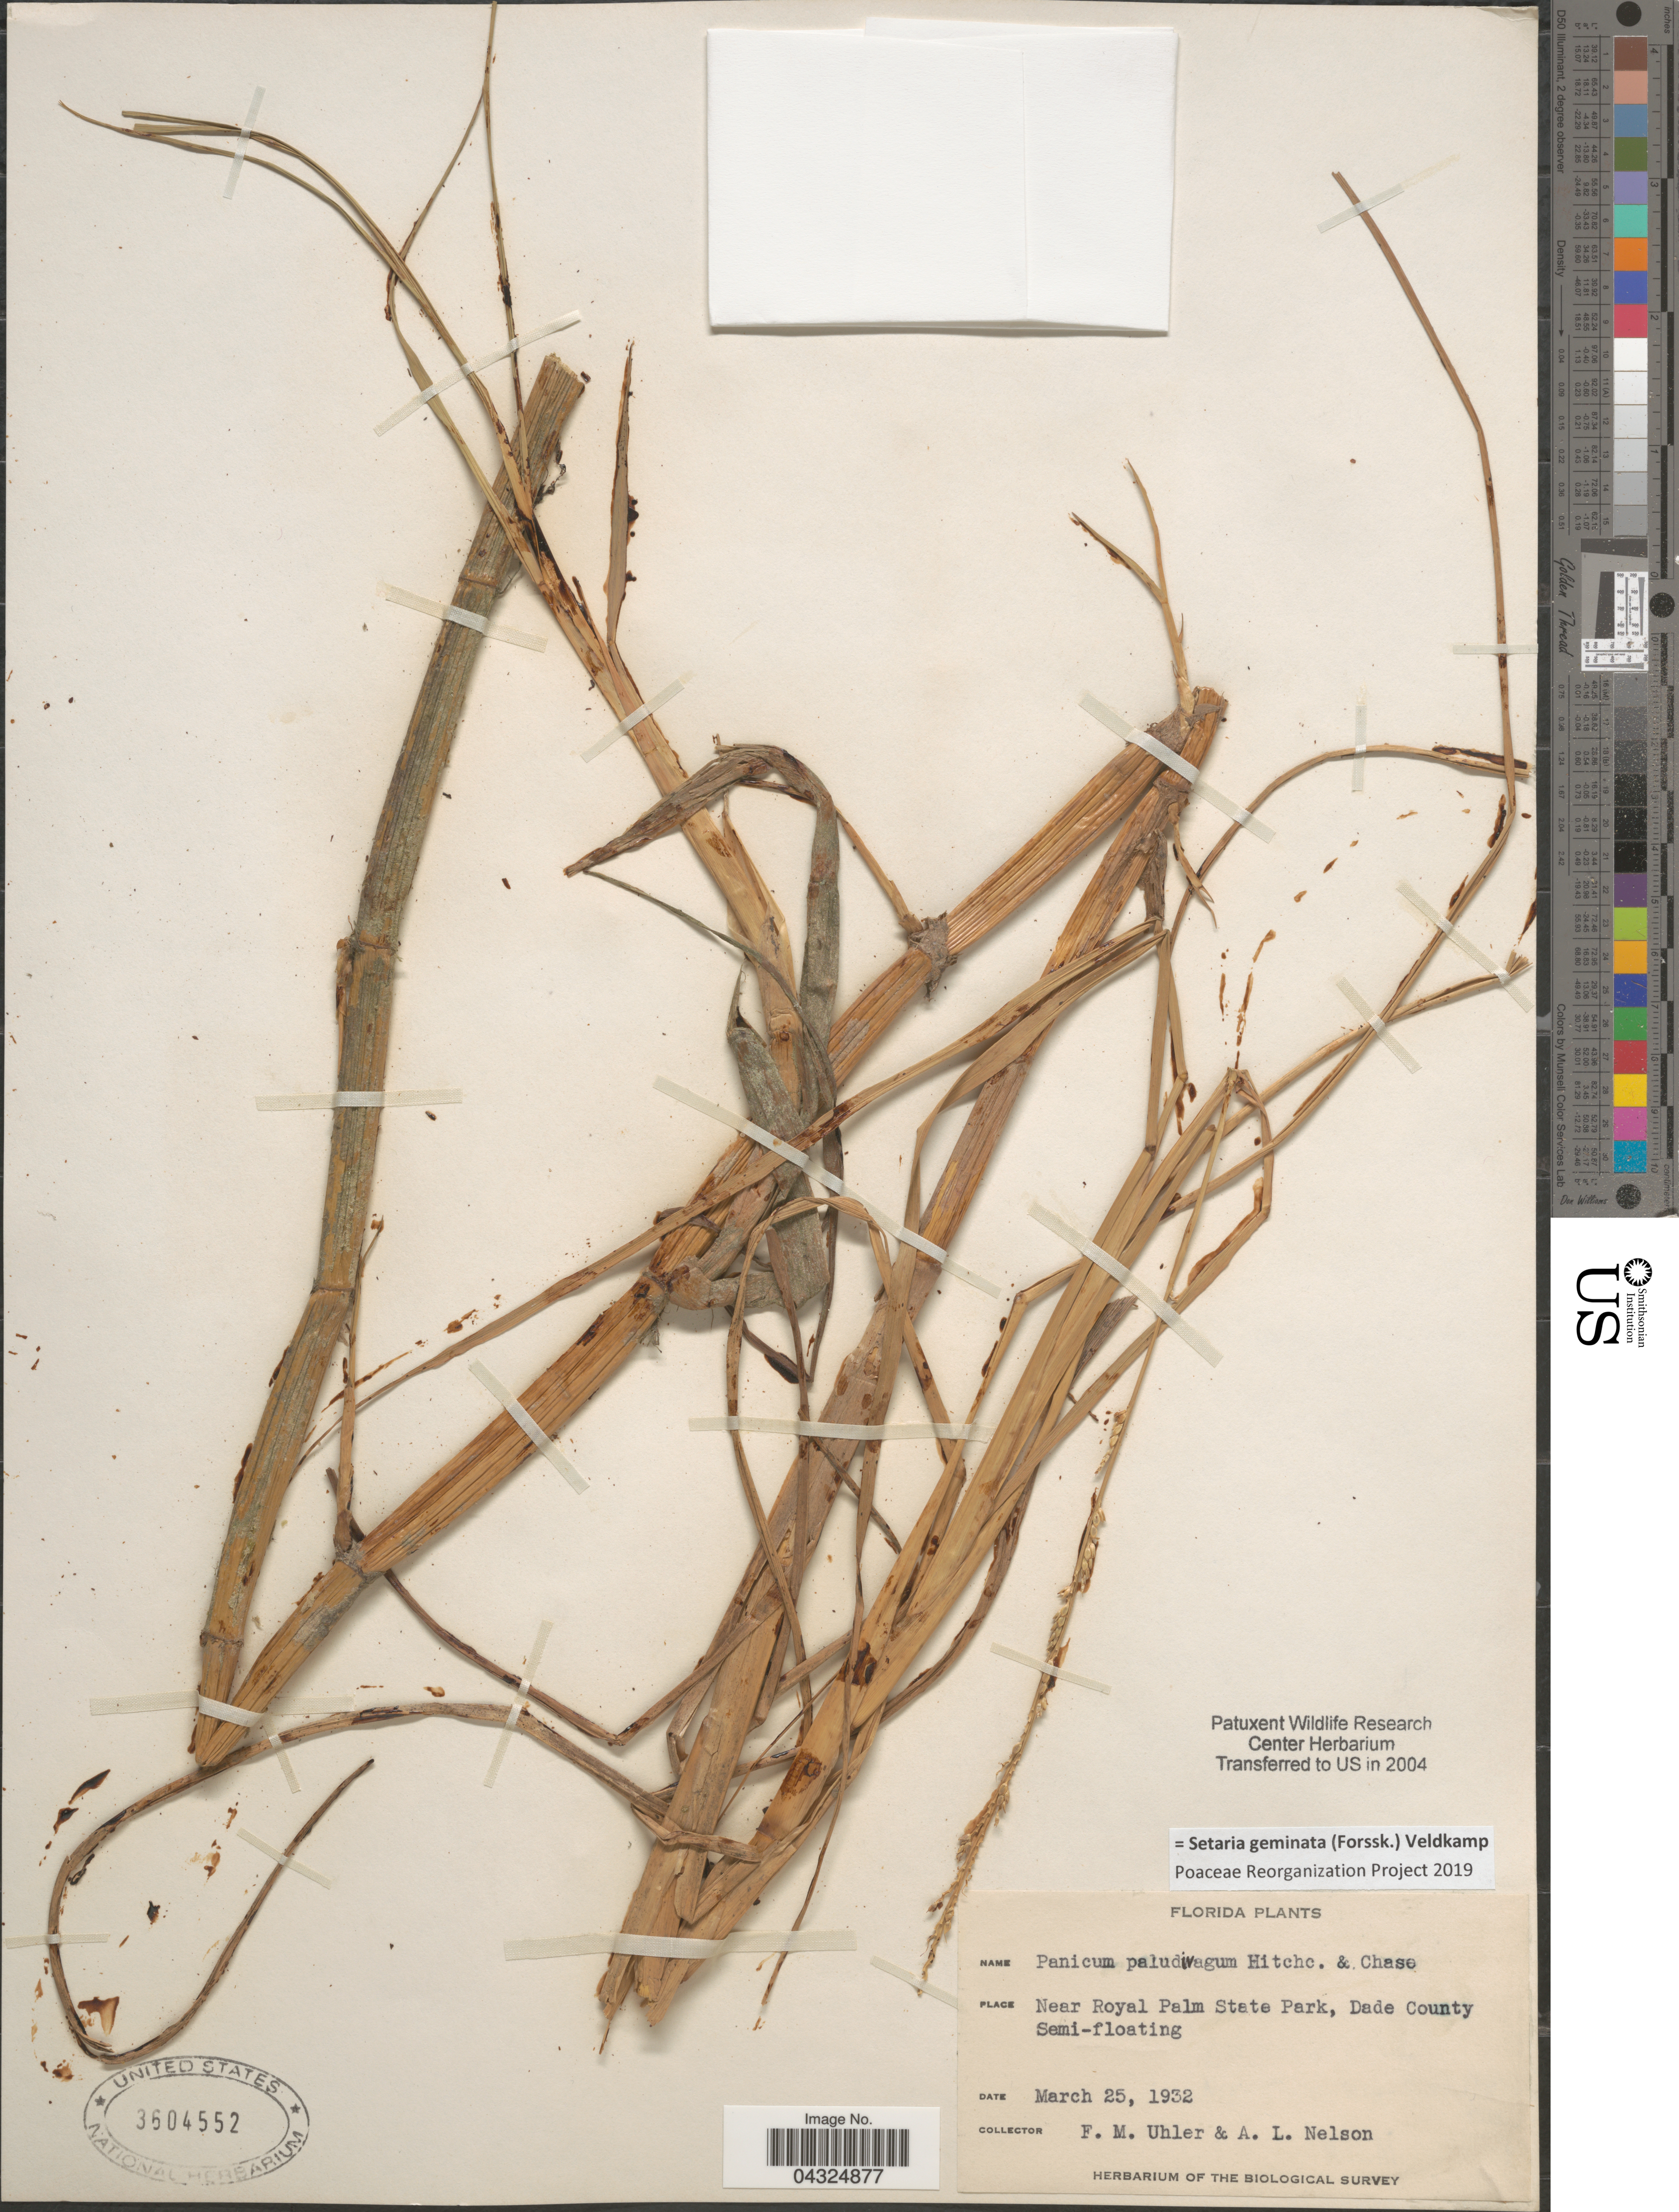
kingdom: Plantae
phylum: Tracheophyta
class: Liliopsida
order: Poales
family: Poaceae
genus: Setaria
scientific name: Setaria geminata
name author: (Forssk.) Veldkamp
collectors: F. M. Uhler & A. L. Nelson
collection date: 1932-03-25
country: United States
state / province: Florida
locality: Near Royal Palm State Park, Dade County. Semi-floating. The Biological Survey.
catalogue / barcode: US 3604552